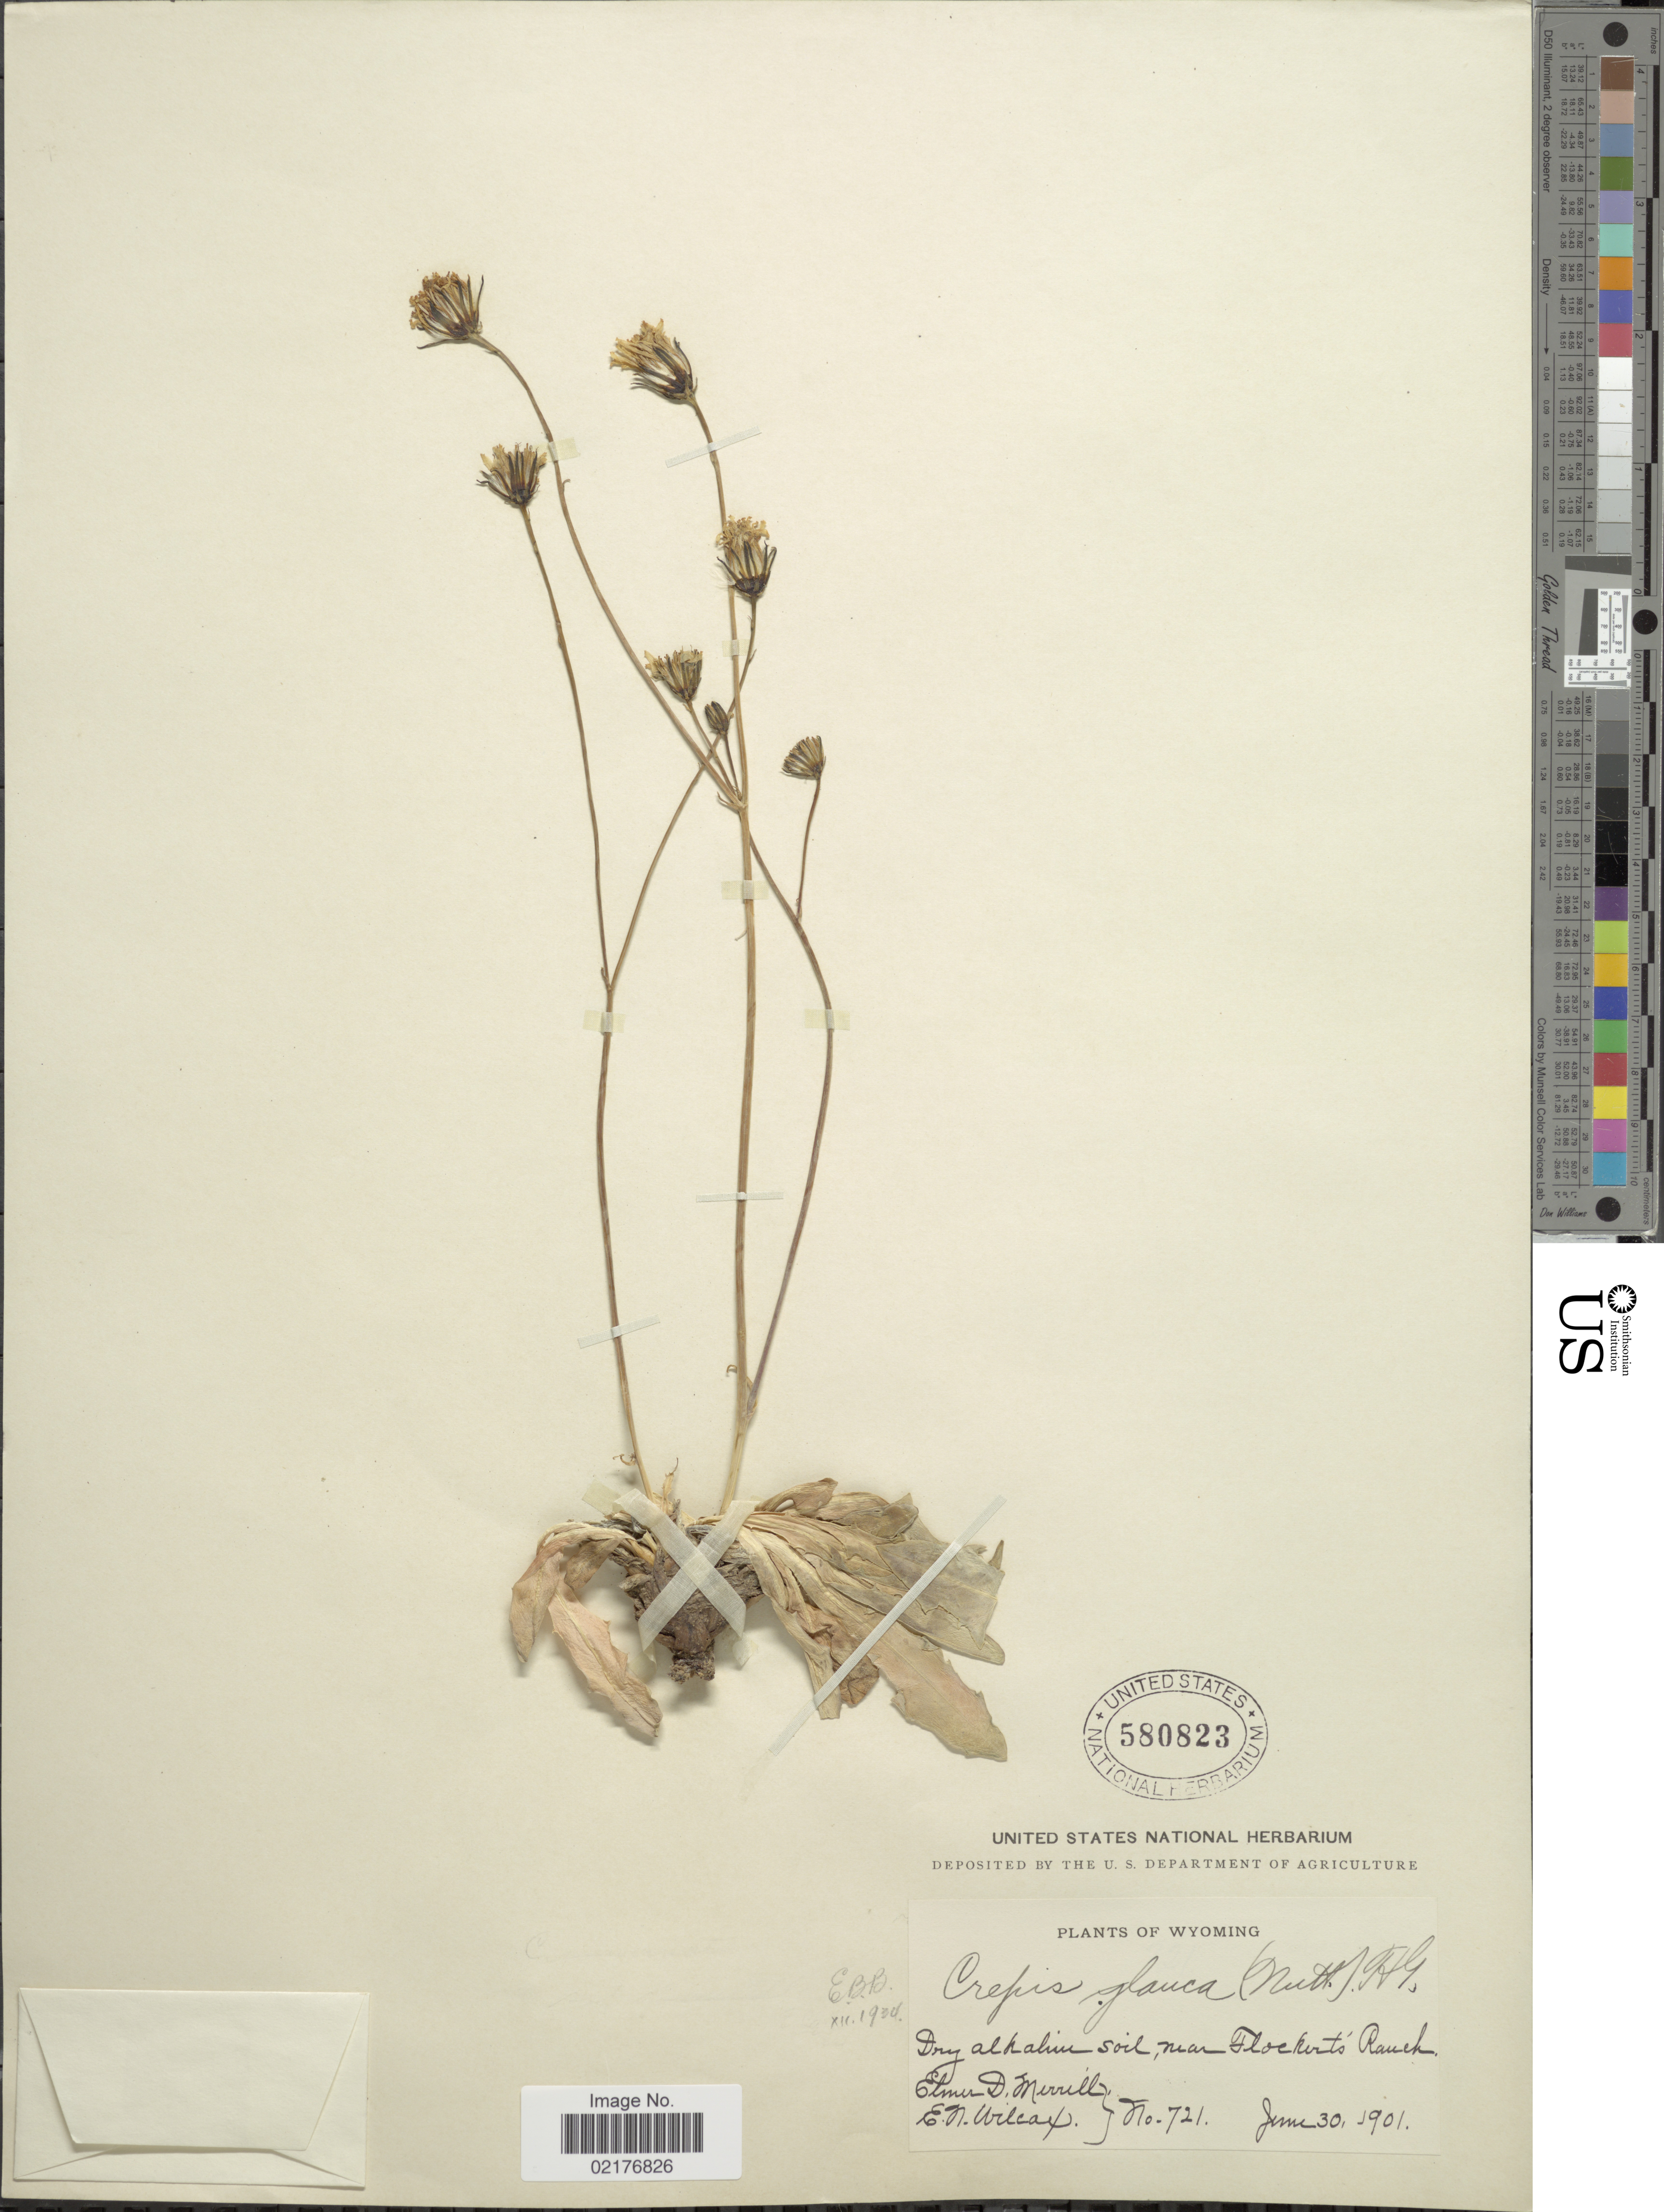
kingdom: Plantae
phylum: Tracheophyta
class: Magnoliopsida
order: Asterales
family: Asteraceae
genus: Askellia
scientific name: Askellia flexuosa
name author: (Ledeb.) W.A. Weber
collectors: E. D. Merrill & E. Wilcox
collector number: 721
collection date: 1901-06-30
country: United States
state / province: Wyoming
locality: Dry alkaline soil, near Flockert's Ranch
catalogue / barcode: US 580823